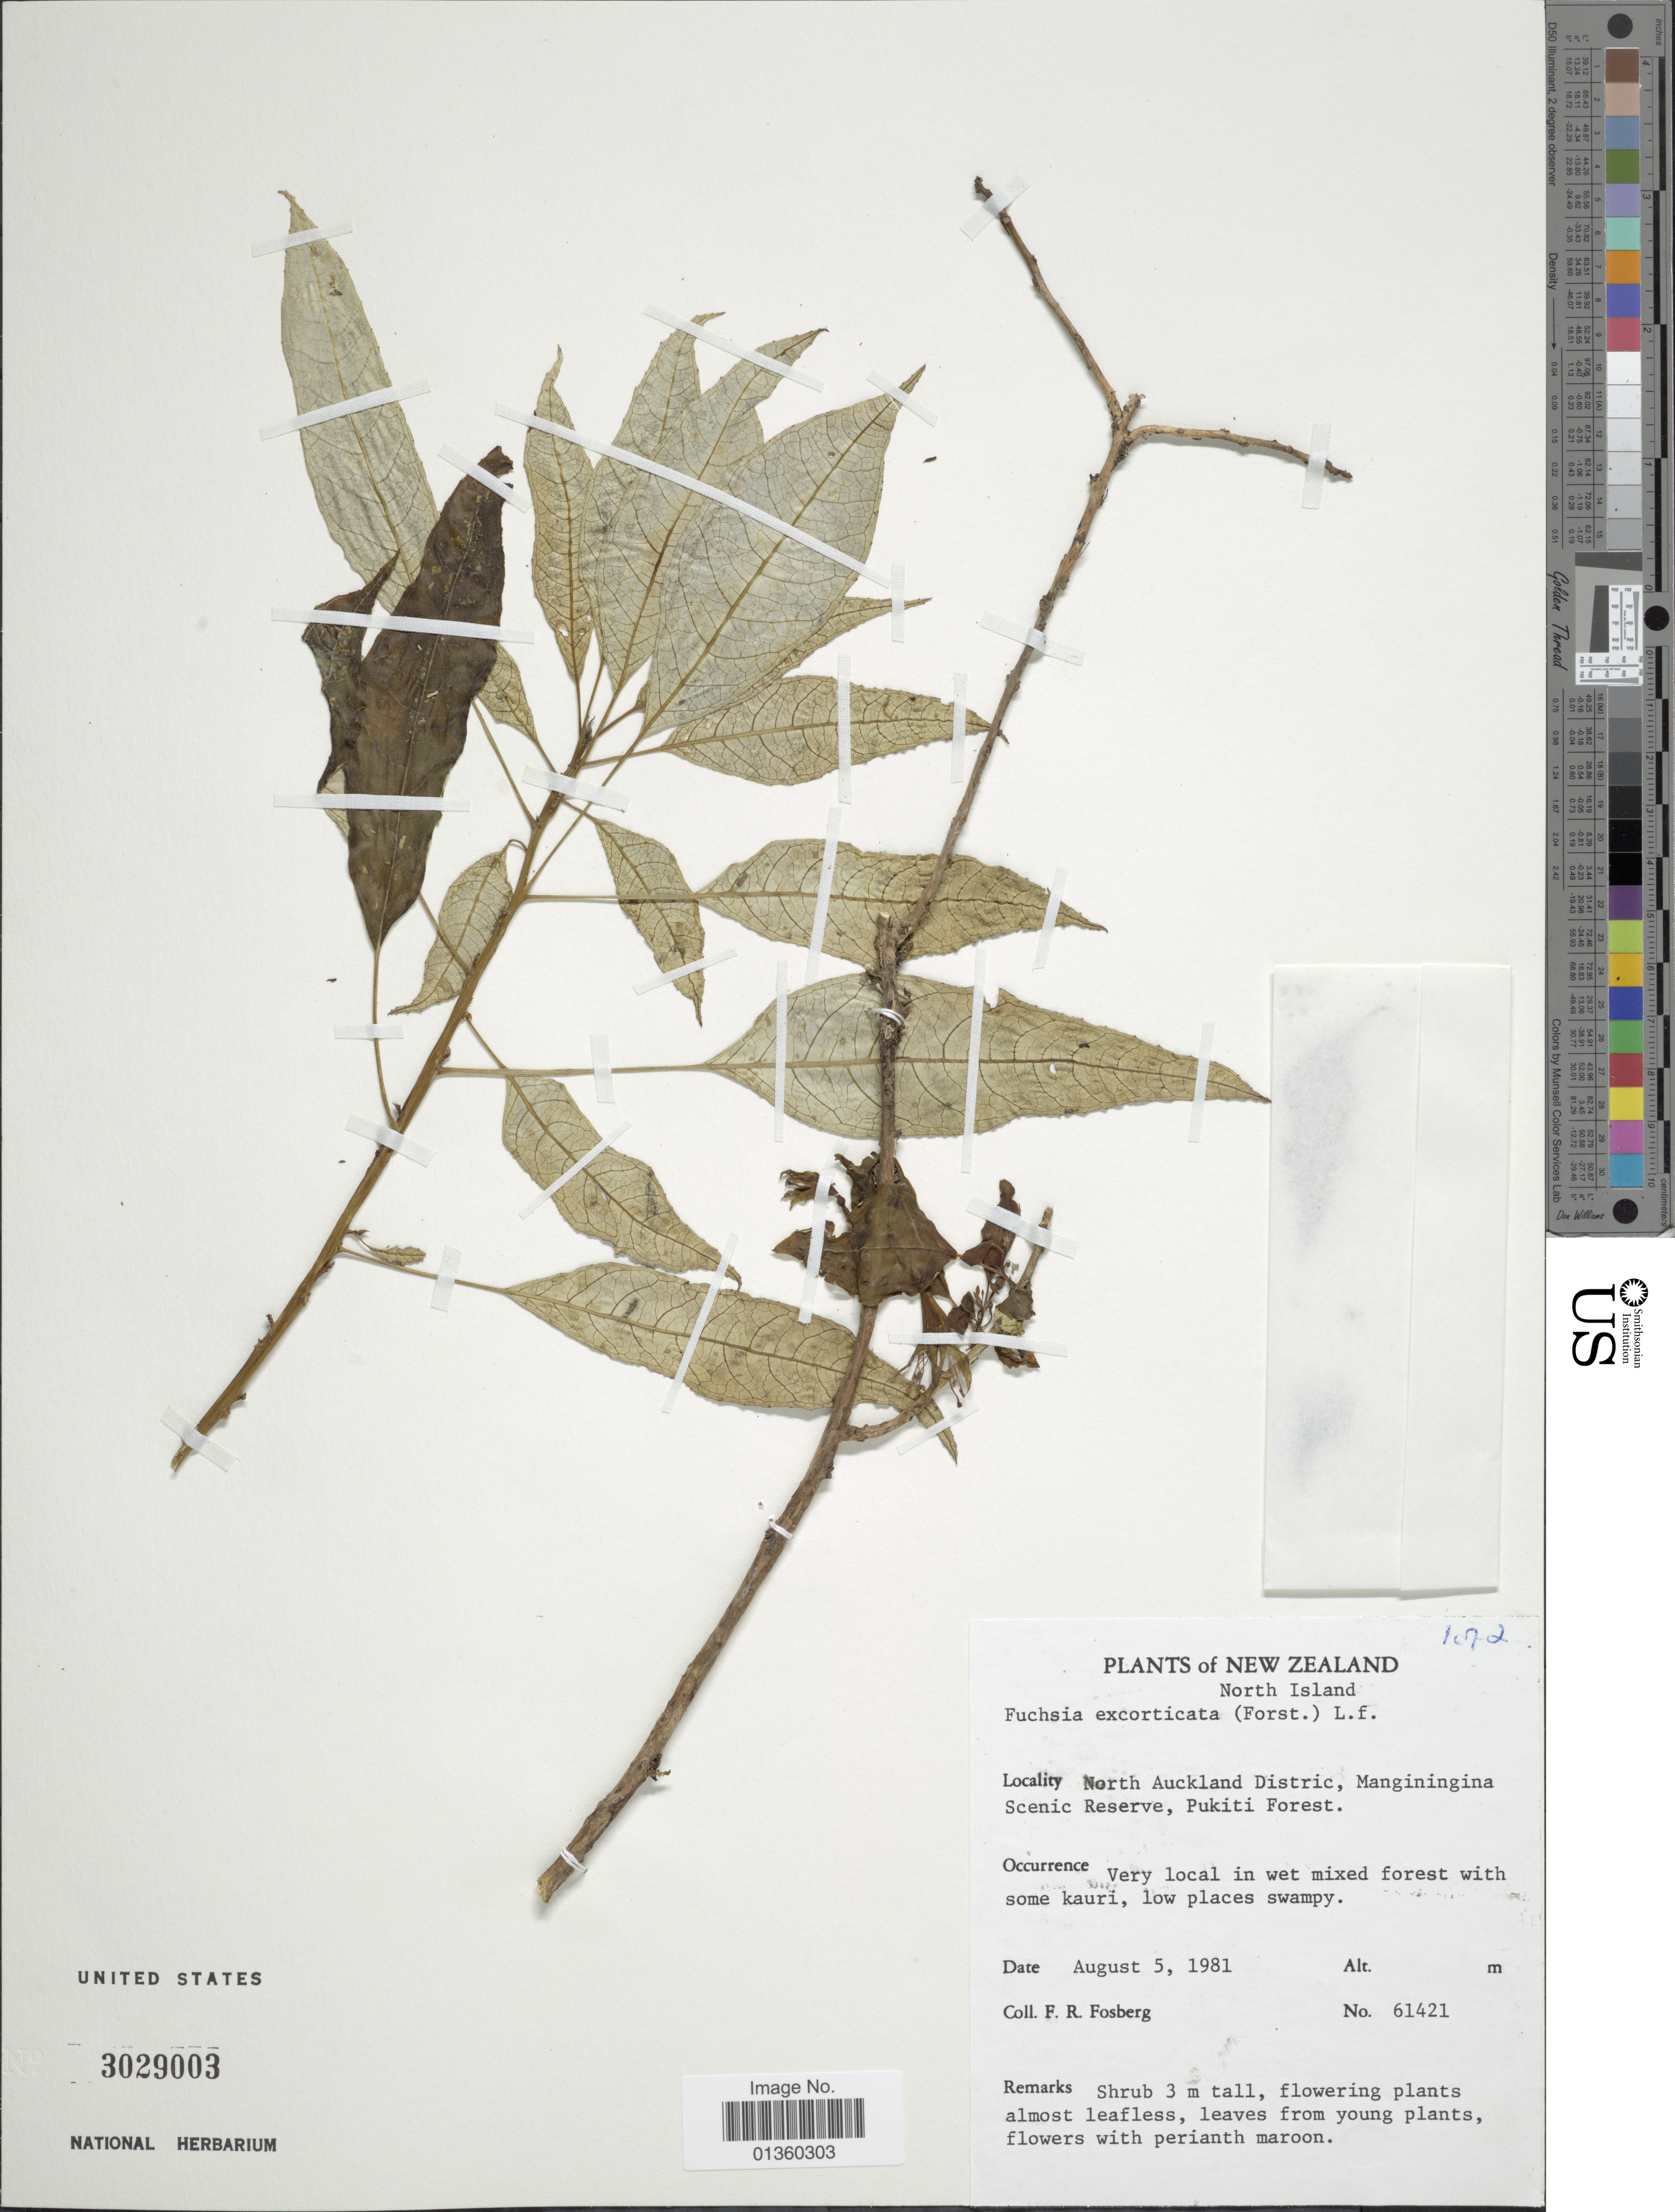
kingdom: Plantae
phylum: Tracheophyta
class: Magnoliopsida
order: Myrtales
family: Onagraceae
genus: Fuchsia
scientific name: Fuchsia excorticata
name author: (J.R. Forst. & G. Forst.) L. f.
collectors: F. R. Fosberg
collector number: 61421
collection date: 1981-08-05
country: New Zealand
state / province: Auckland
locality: North Island, North Auckland Distrc, Manginingina Scenic Reserve, Pukiti Forest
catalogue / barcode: US 3029003